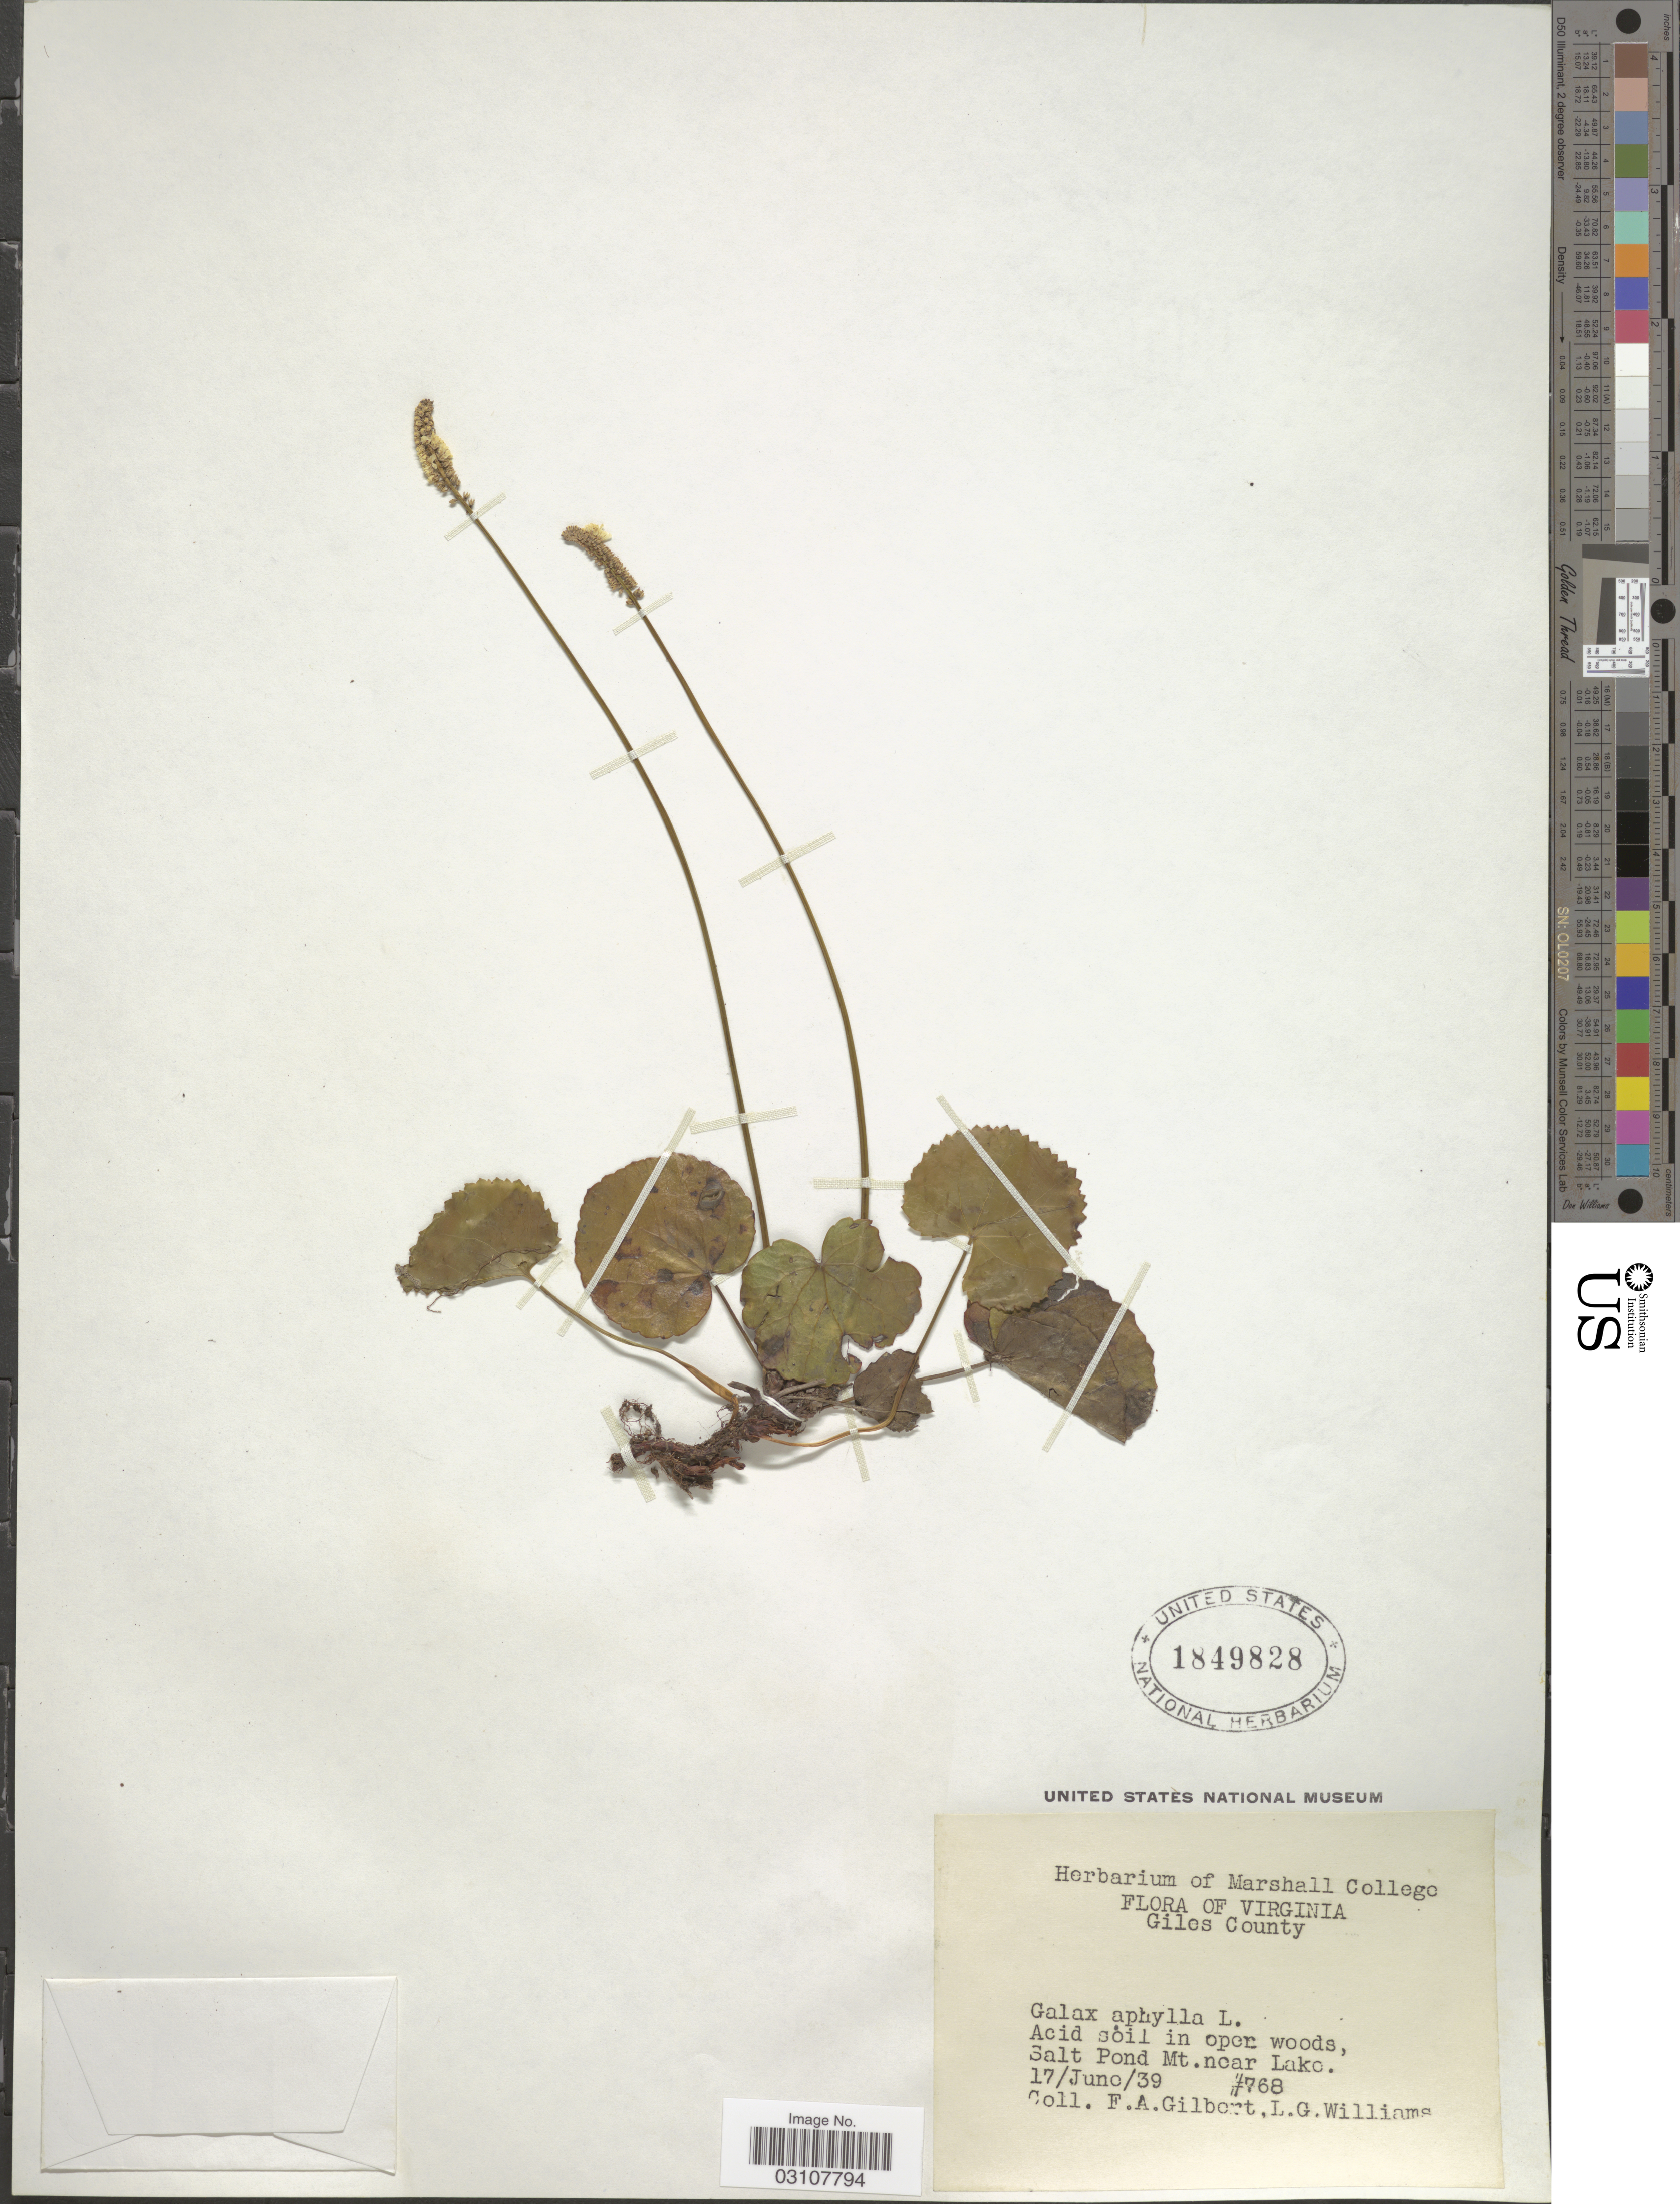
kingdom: Plantae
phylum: Tracheophyta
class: Magnoliopsida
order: Ericales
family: Diapensiaceae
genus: Galax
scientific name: Galax urceolata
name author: (Poir.) Brummitt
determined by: Gaynor, Michelle L., (FLAS), University of Florida (UNITED STATES)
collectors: F. A. Gilbert & L. G. Williams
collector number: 768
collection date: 1939-06-17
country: United States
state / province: Virginia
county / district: Giles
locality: Salt Pond Mt. near Lake.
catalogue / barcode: US 1849828